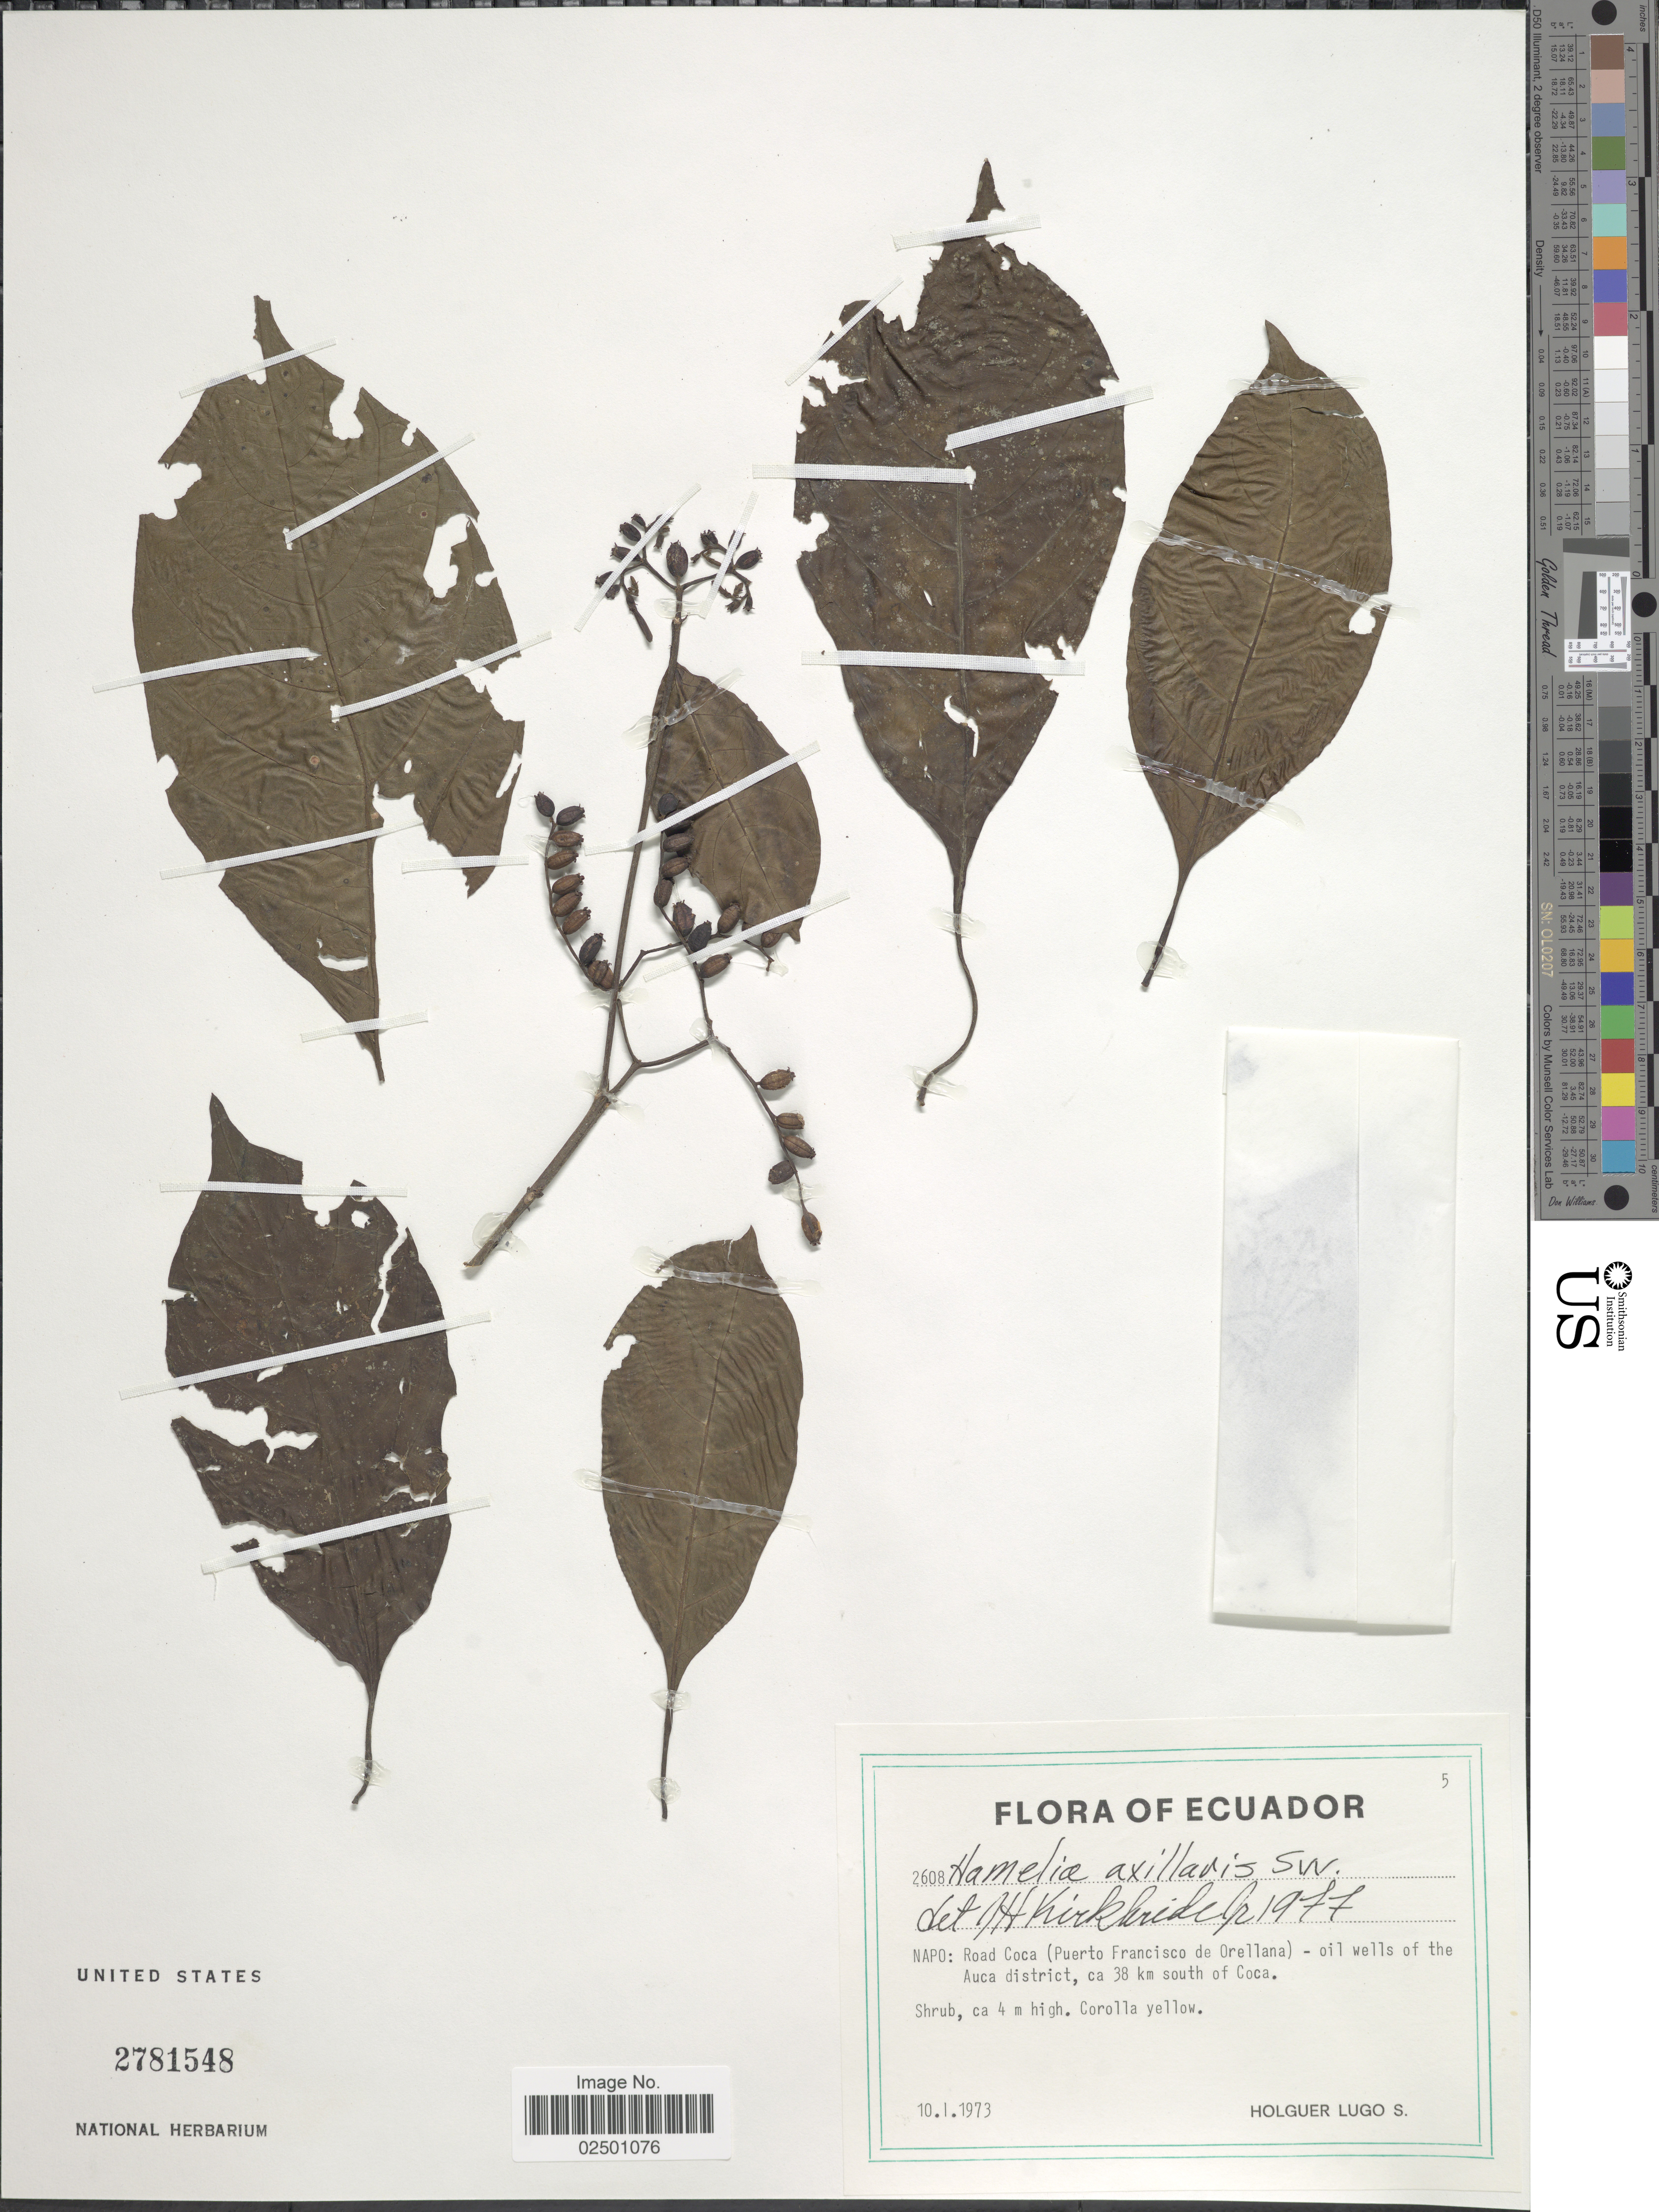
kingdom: Plantae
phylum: Tracheophyta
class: Magnoliopsida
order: Gentianales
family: Rubiaceae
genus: Hamelia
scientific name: Hamelia axillaris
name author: Sw.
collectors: H. Lugo S.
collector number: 2608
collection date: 1973-01-10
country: Ecuador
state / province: Napo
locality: Napo: Road Coca (Puerto Francisco de Orellana) - oil wells of the Auca district, ca 38 km south of Coca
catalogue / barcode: US 2781548